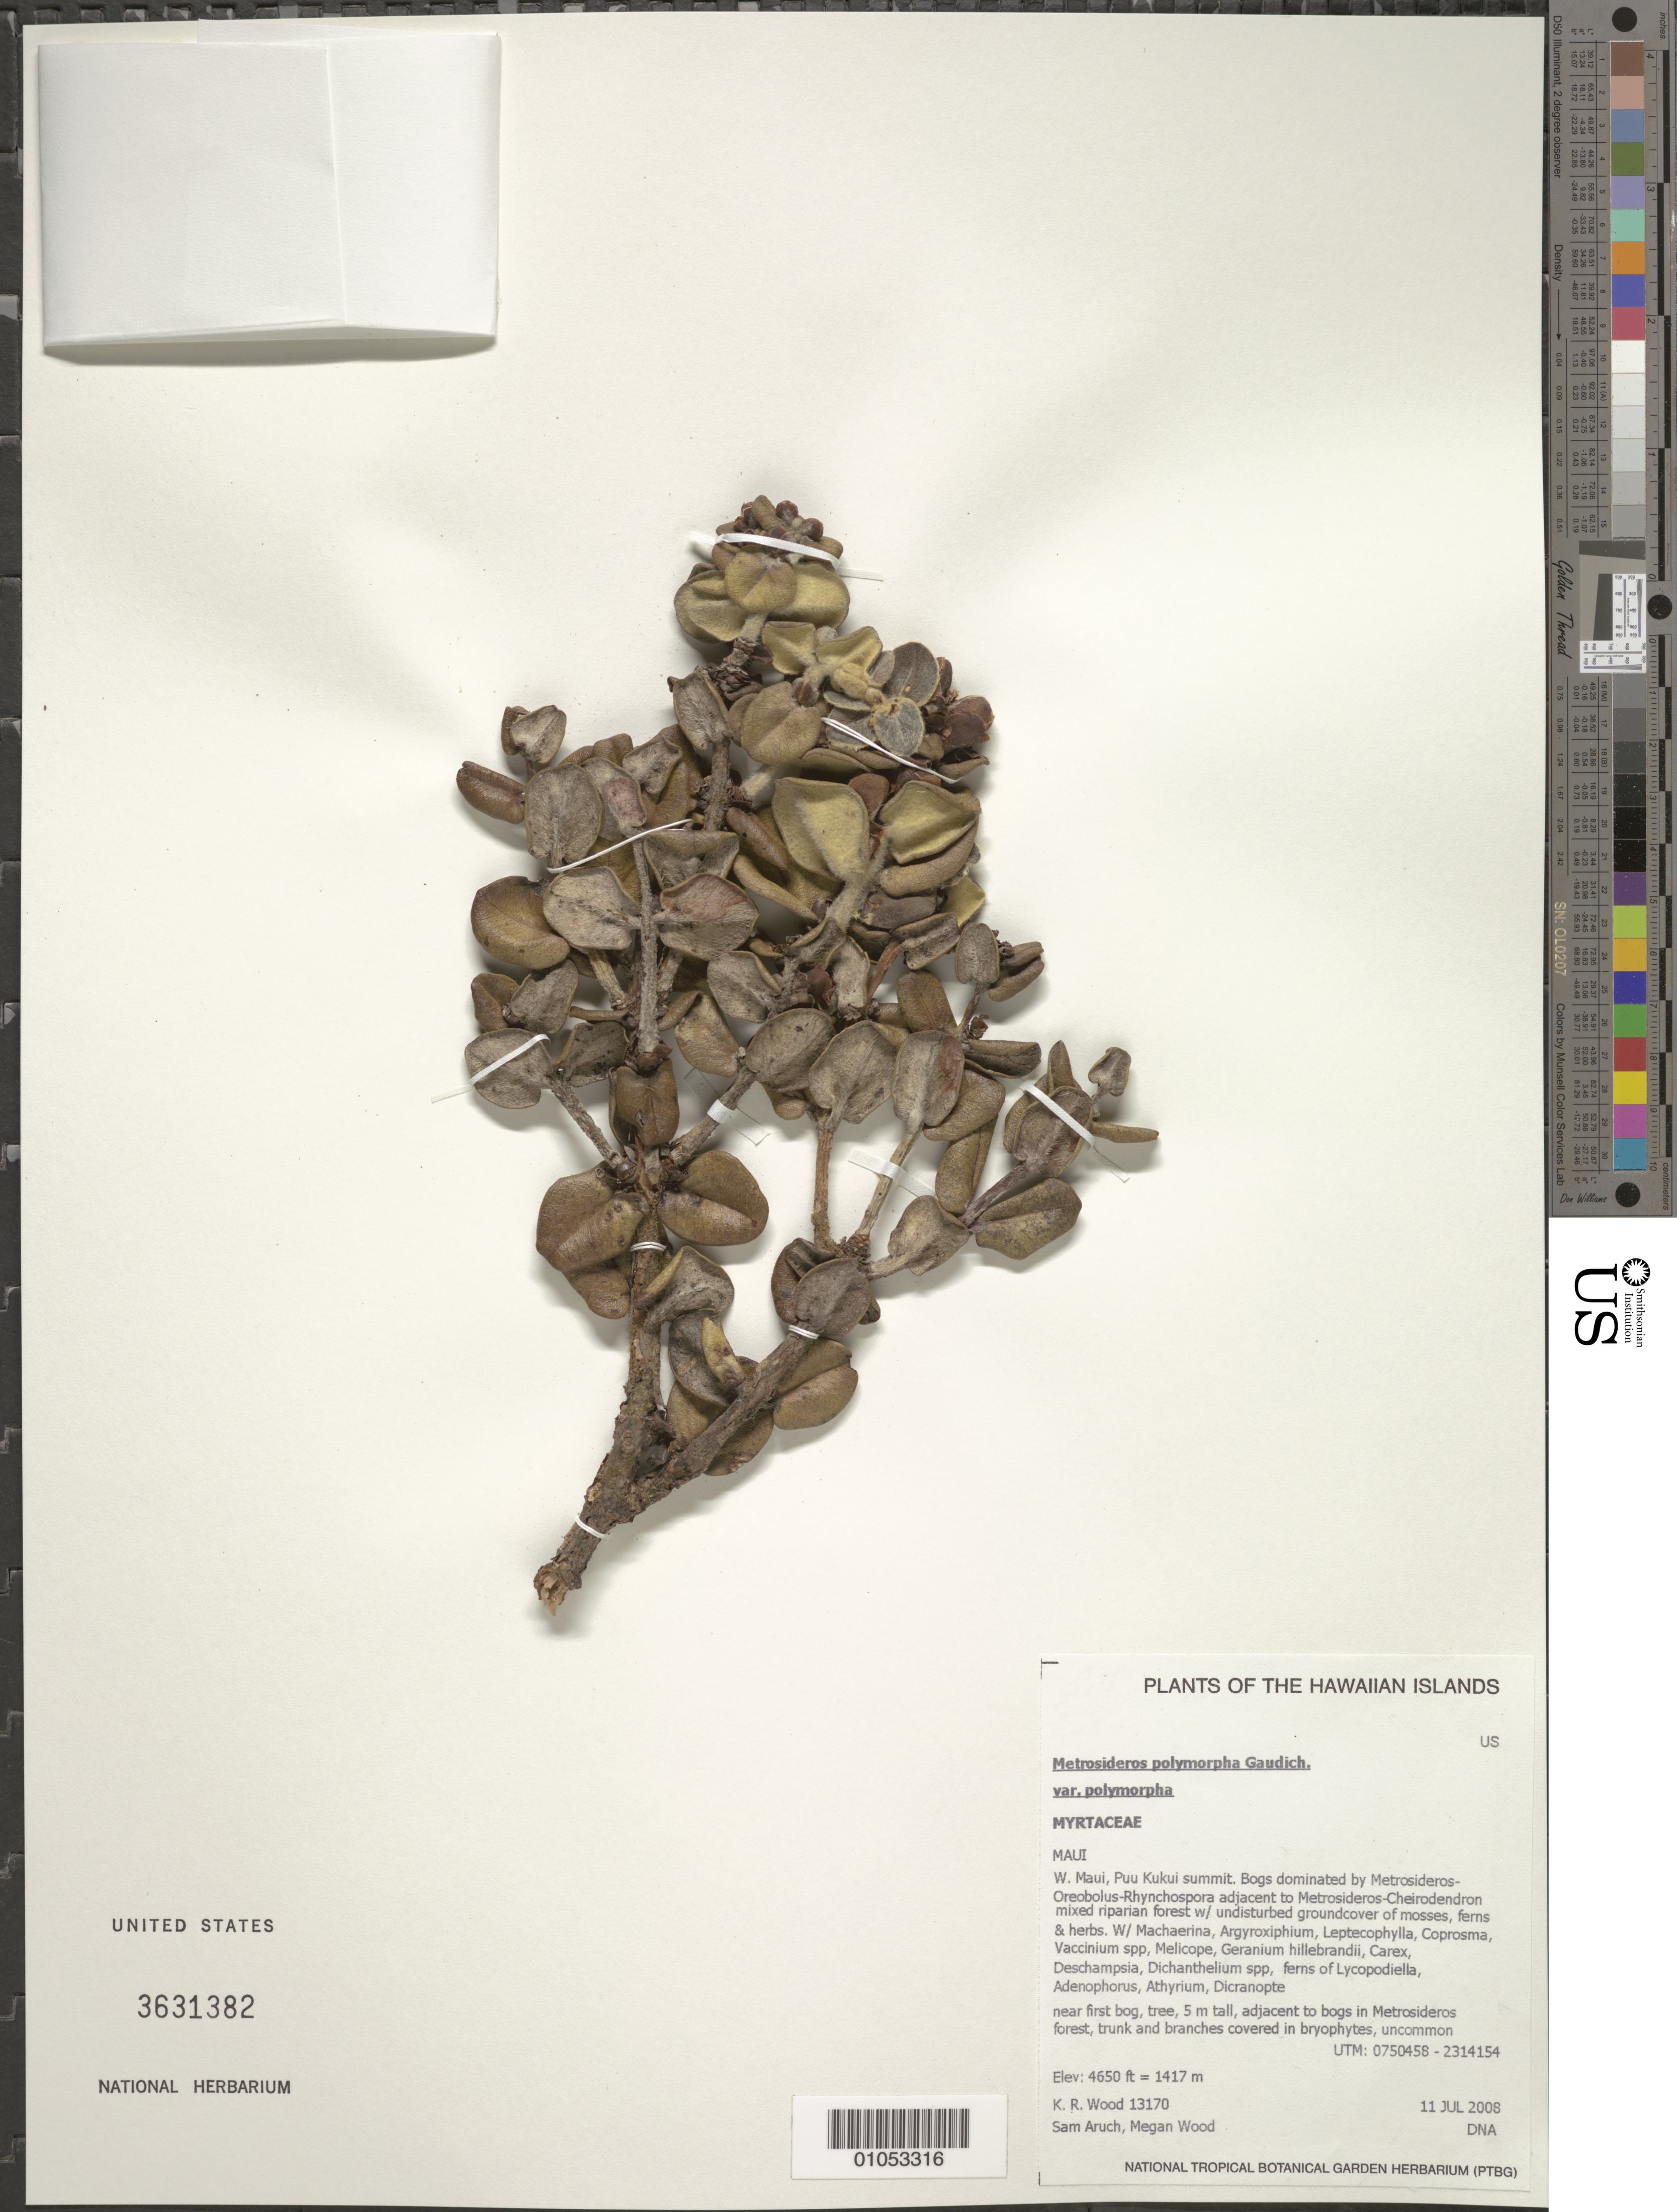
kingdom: Plantae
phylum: Tracheophyta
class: Magnoliopsida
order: Myrtales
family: Myrtaceae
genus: Metrosideros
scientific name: Metrosideros polymorpha var. polymorpha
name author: Gaudich.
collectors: K. R. Wood, S. Aruch & M. Wood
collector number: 13170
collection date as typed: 11 Jul 2008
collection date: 2008-07-11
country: United States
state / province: Hawaii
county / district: Maui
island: Maui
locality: W. Maui, Puu Kukui summit.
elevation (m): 1417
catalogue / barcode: US 3631382